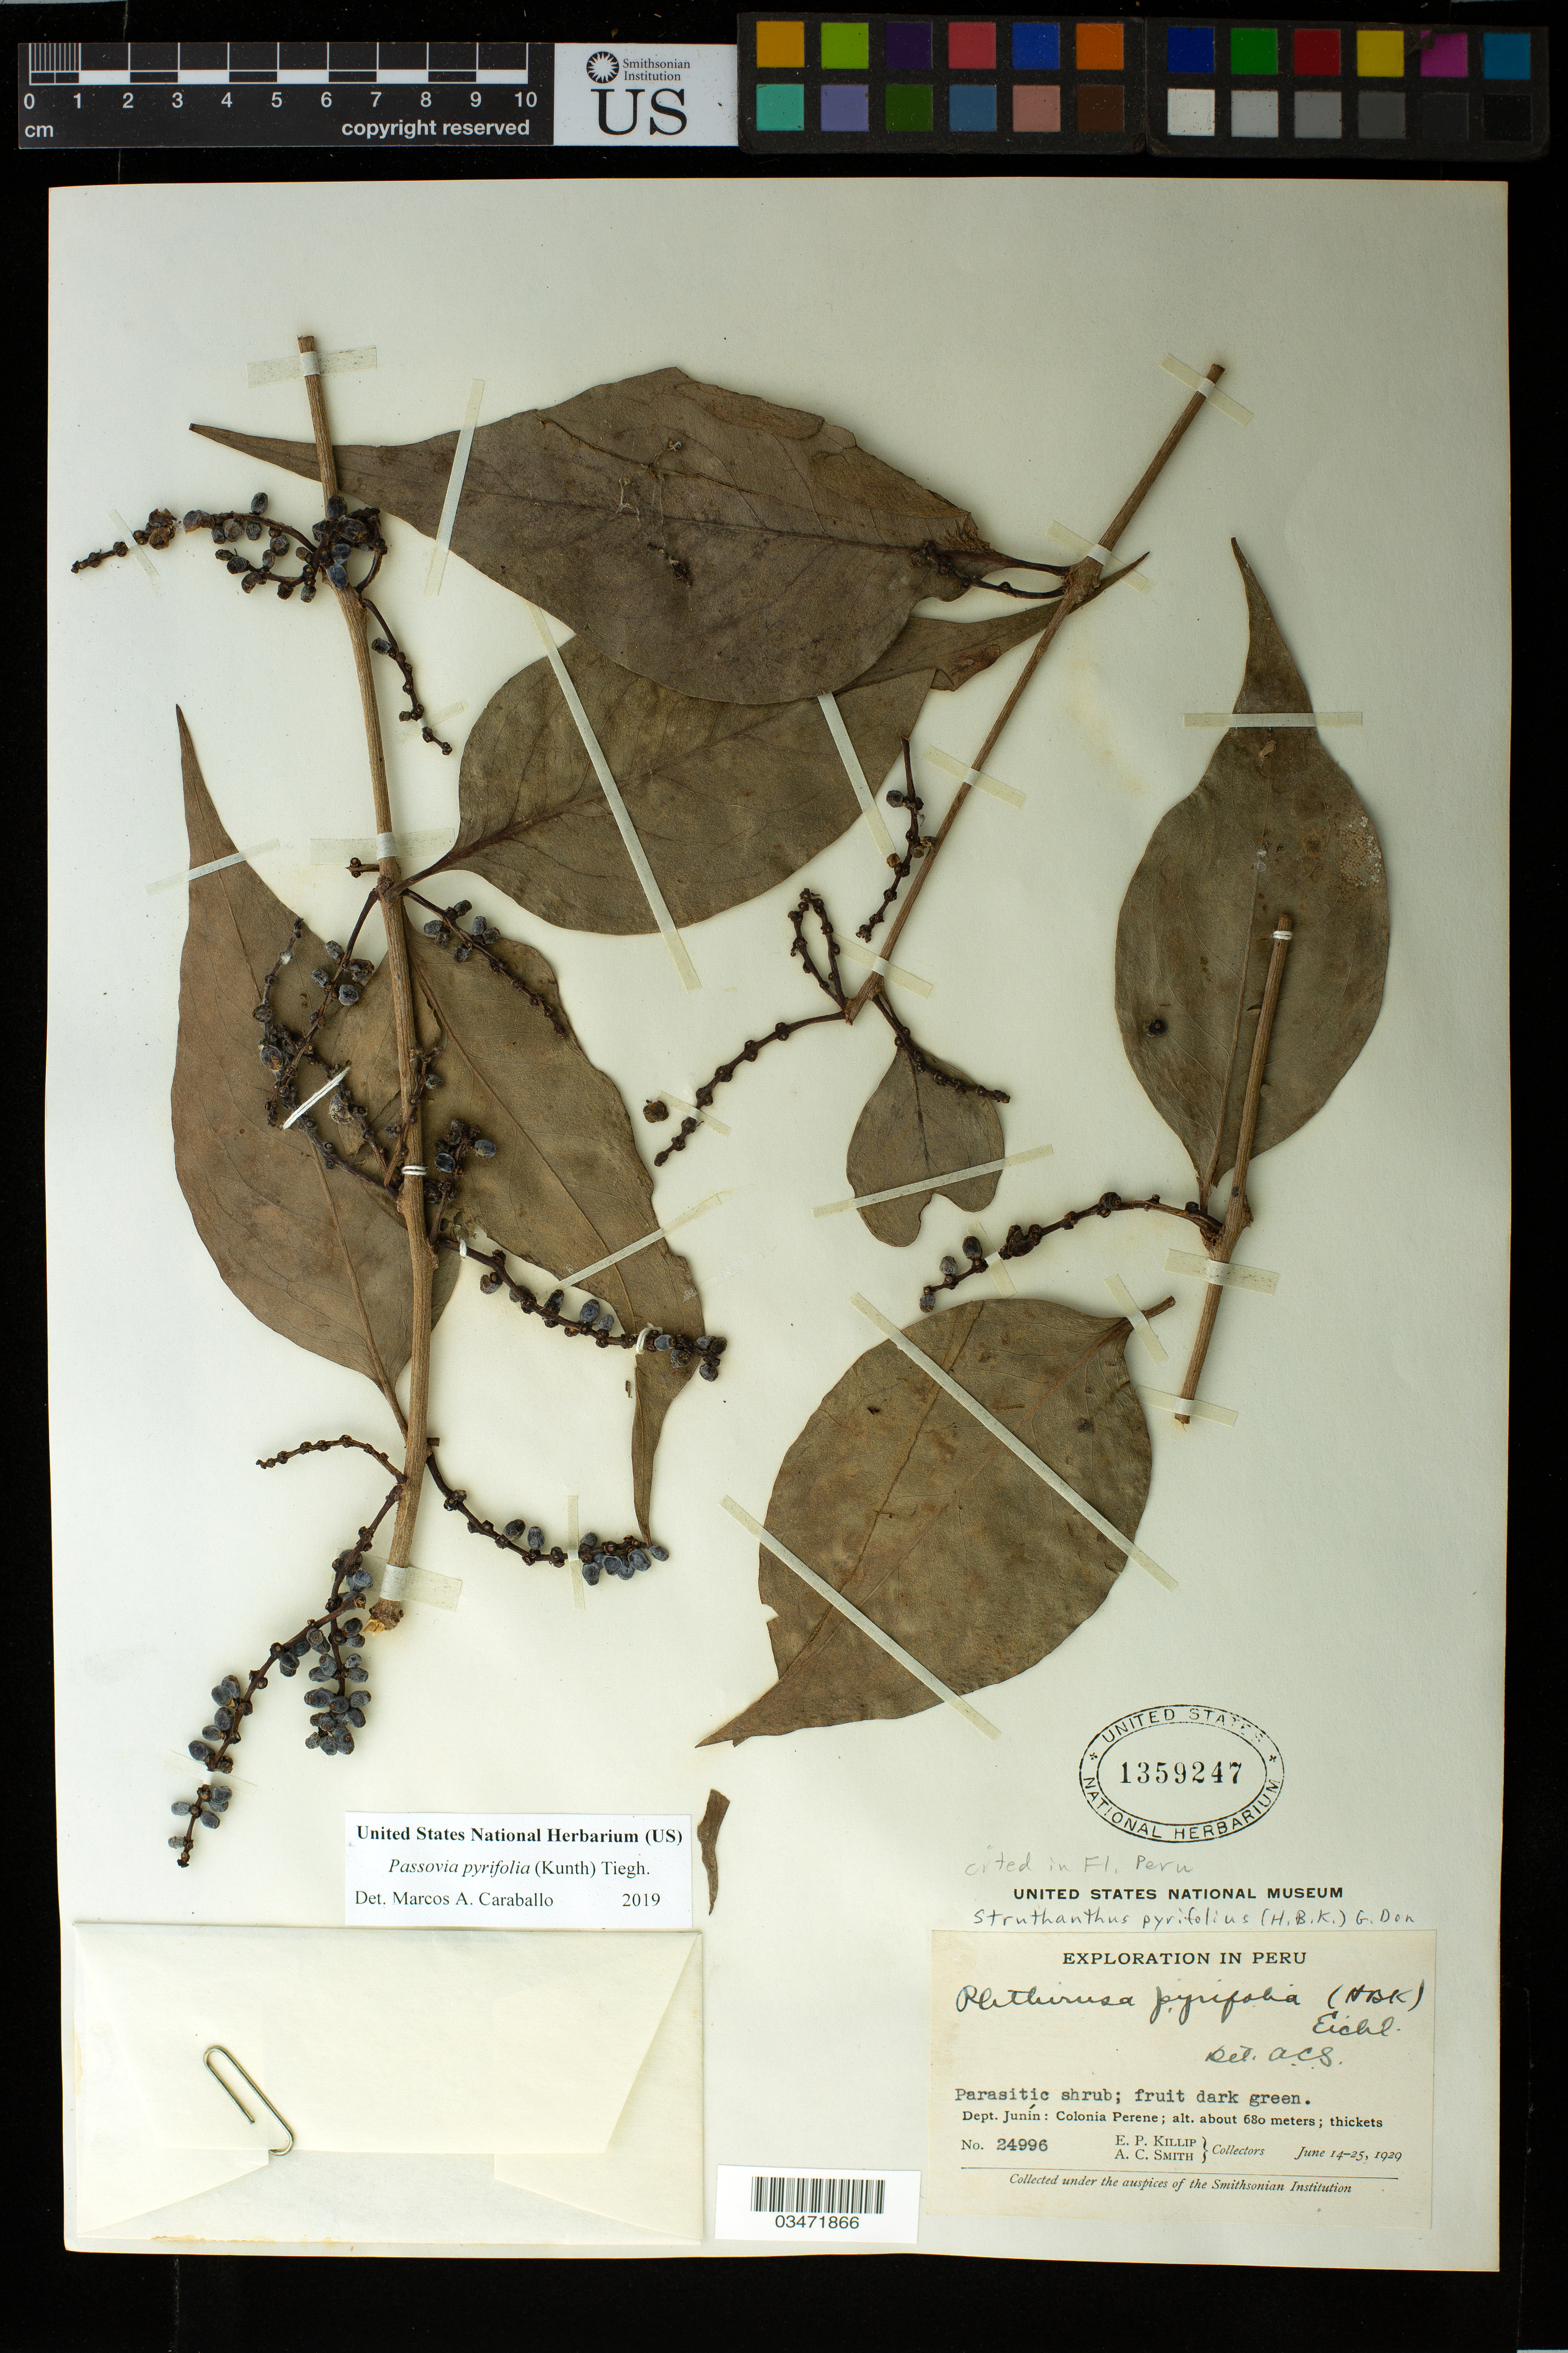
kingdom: Plantae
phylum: Tracheophyta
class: Magnoliopsida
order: Santalales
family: Loranthaceae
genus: Passovia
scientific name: Passovia pyrifolia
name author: (Kunth) Tiegh.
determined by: Caraballo-Ortiz, Marcos A., (MISS), University of Mississippi (UNITED STATES)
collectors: E. P. Killip & A. C. Smith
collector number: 24996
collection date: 1929-06-14/1929-06-25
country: Peru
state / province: Junín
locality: Colonia Perene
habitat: Thickets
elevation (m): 680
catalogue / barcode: US 1359247